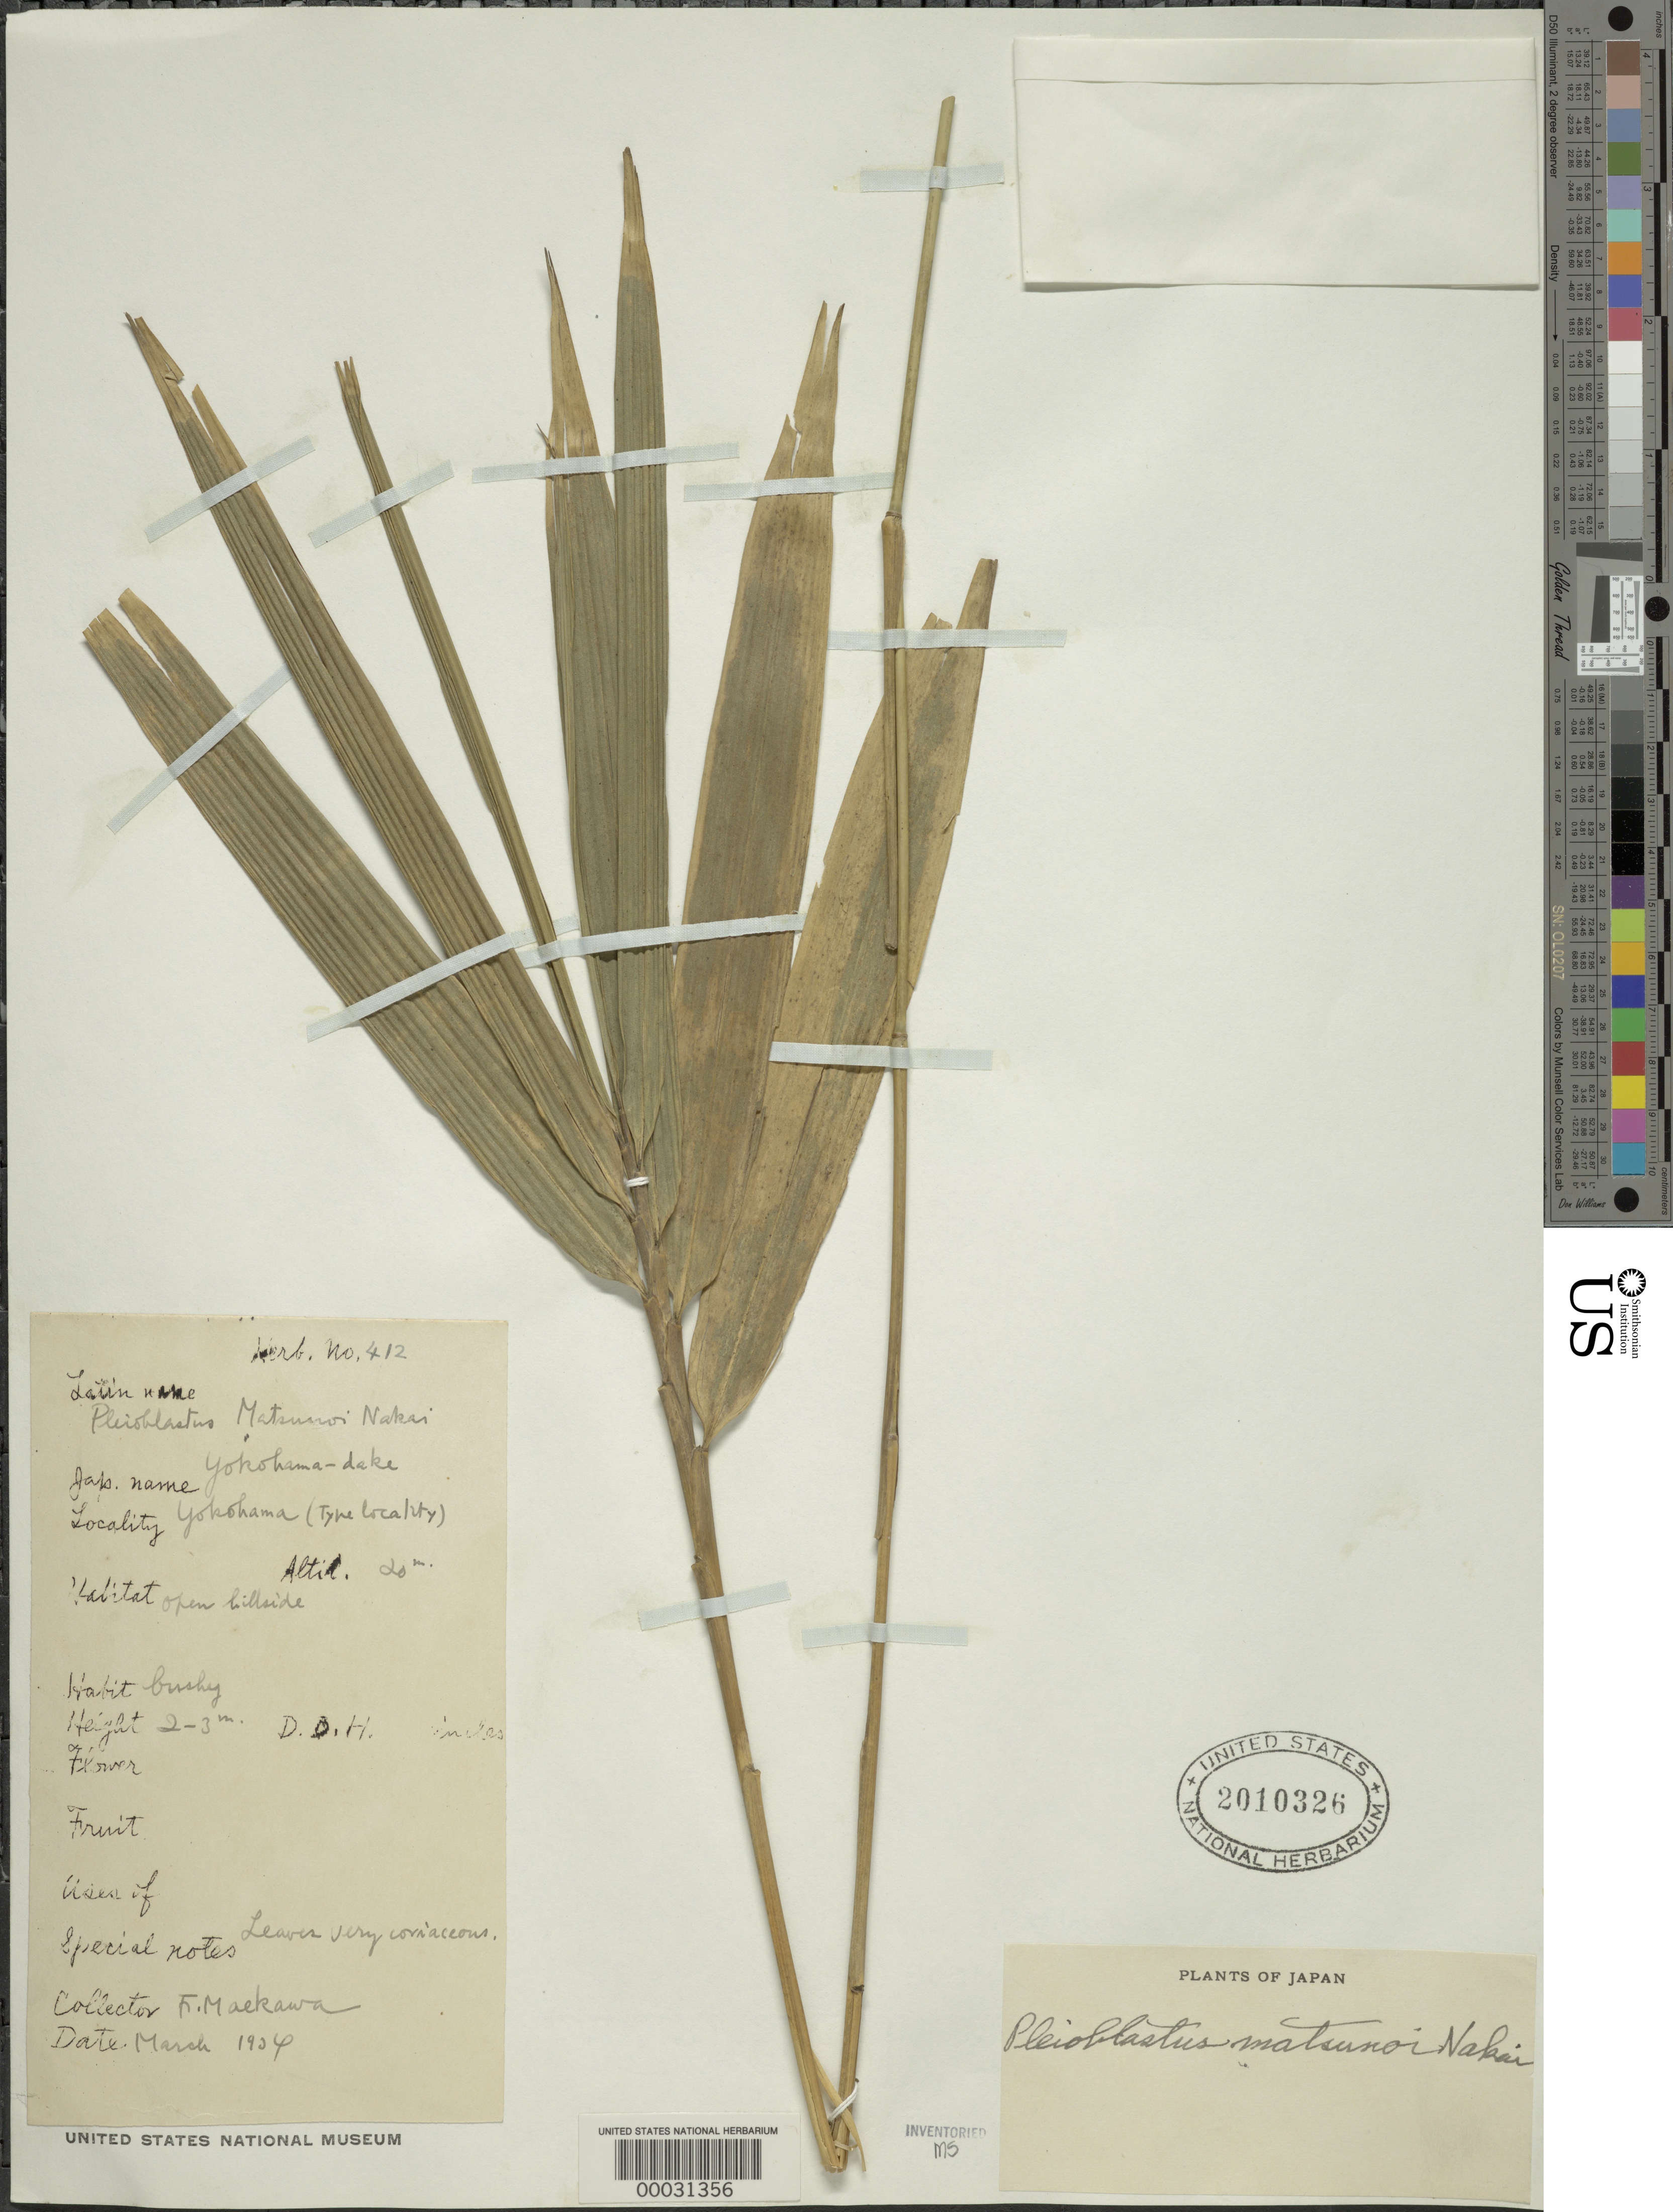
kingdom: Plantae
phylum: Tracheophyta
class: Liliopsida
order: Poales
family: Poaceae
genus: Arundinaria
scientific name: Arundinaria matsunoi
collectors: F. Maekawa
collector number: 412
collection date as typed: Mar 1904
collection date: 1904-03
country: Japan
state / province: Kanagawa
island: Honshu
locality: Yokohama.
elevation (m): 20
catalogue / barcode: US 2010326